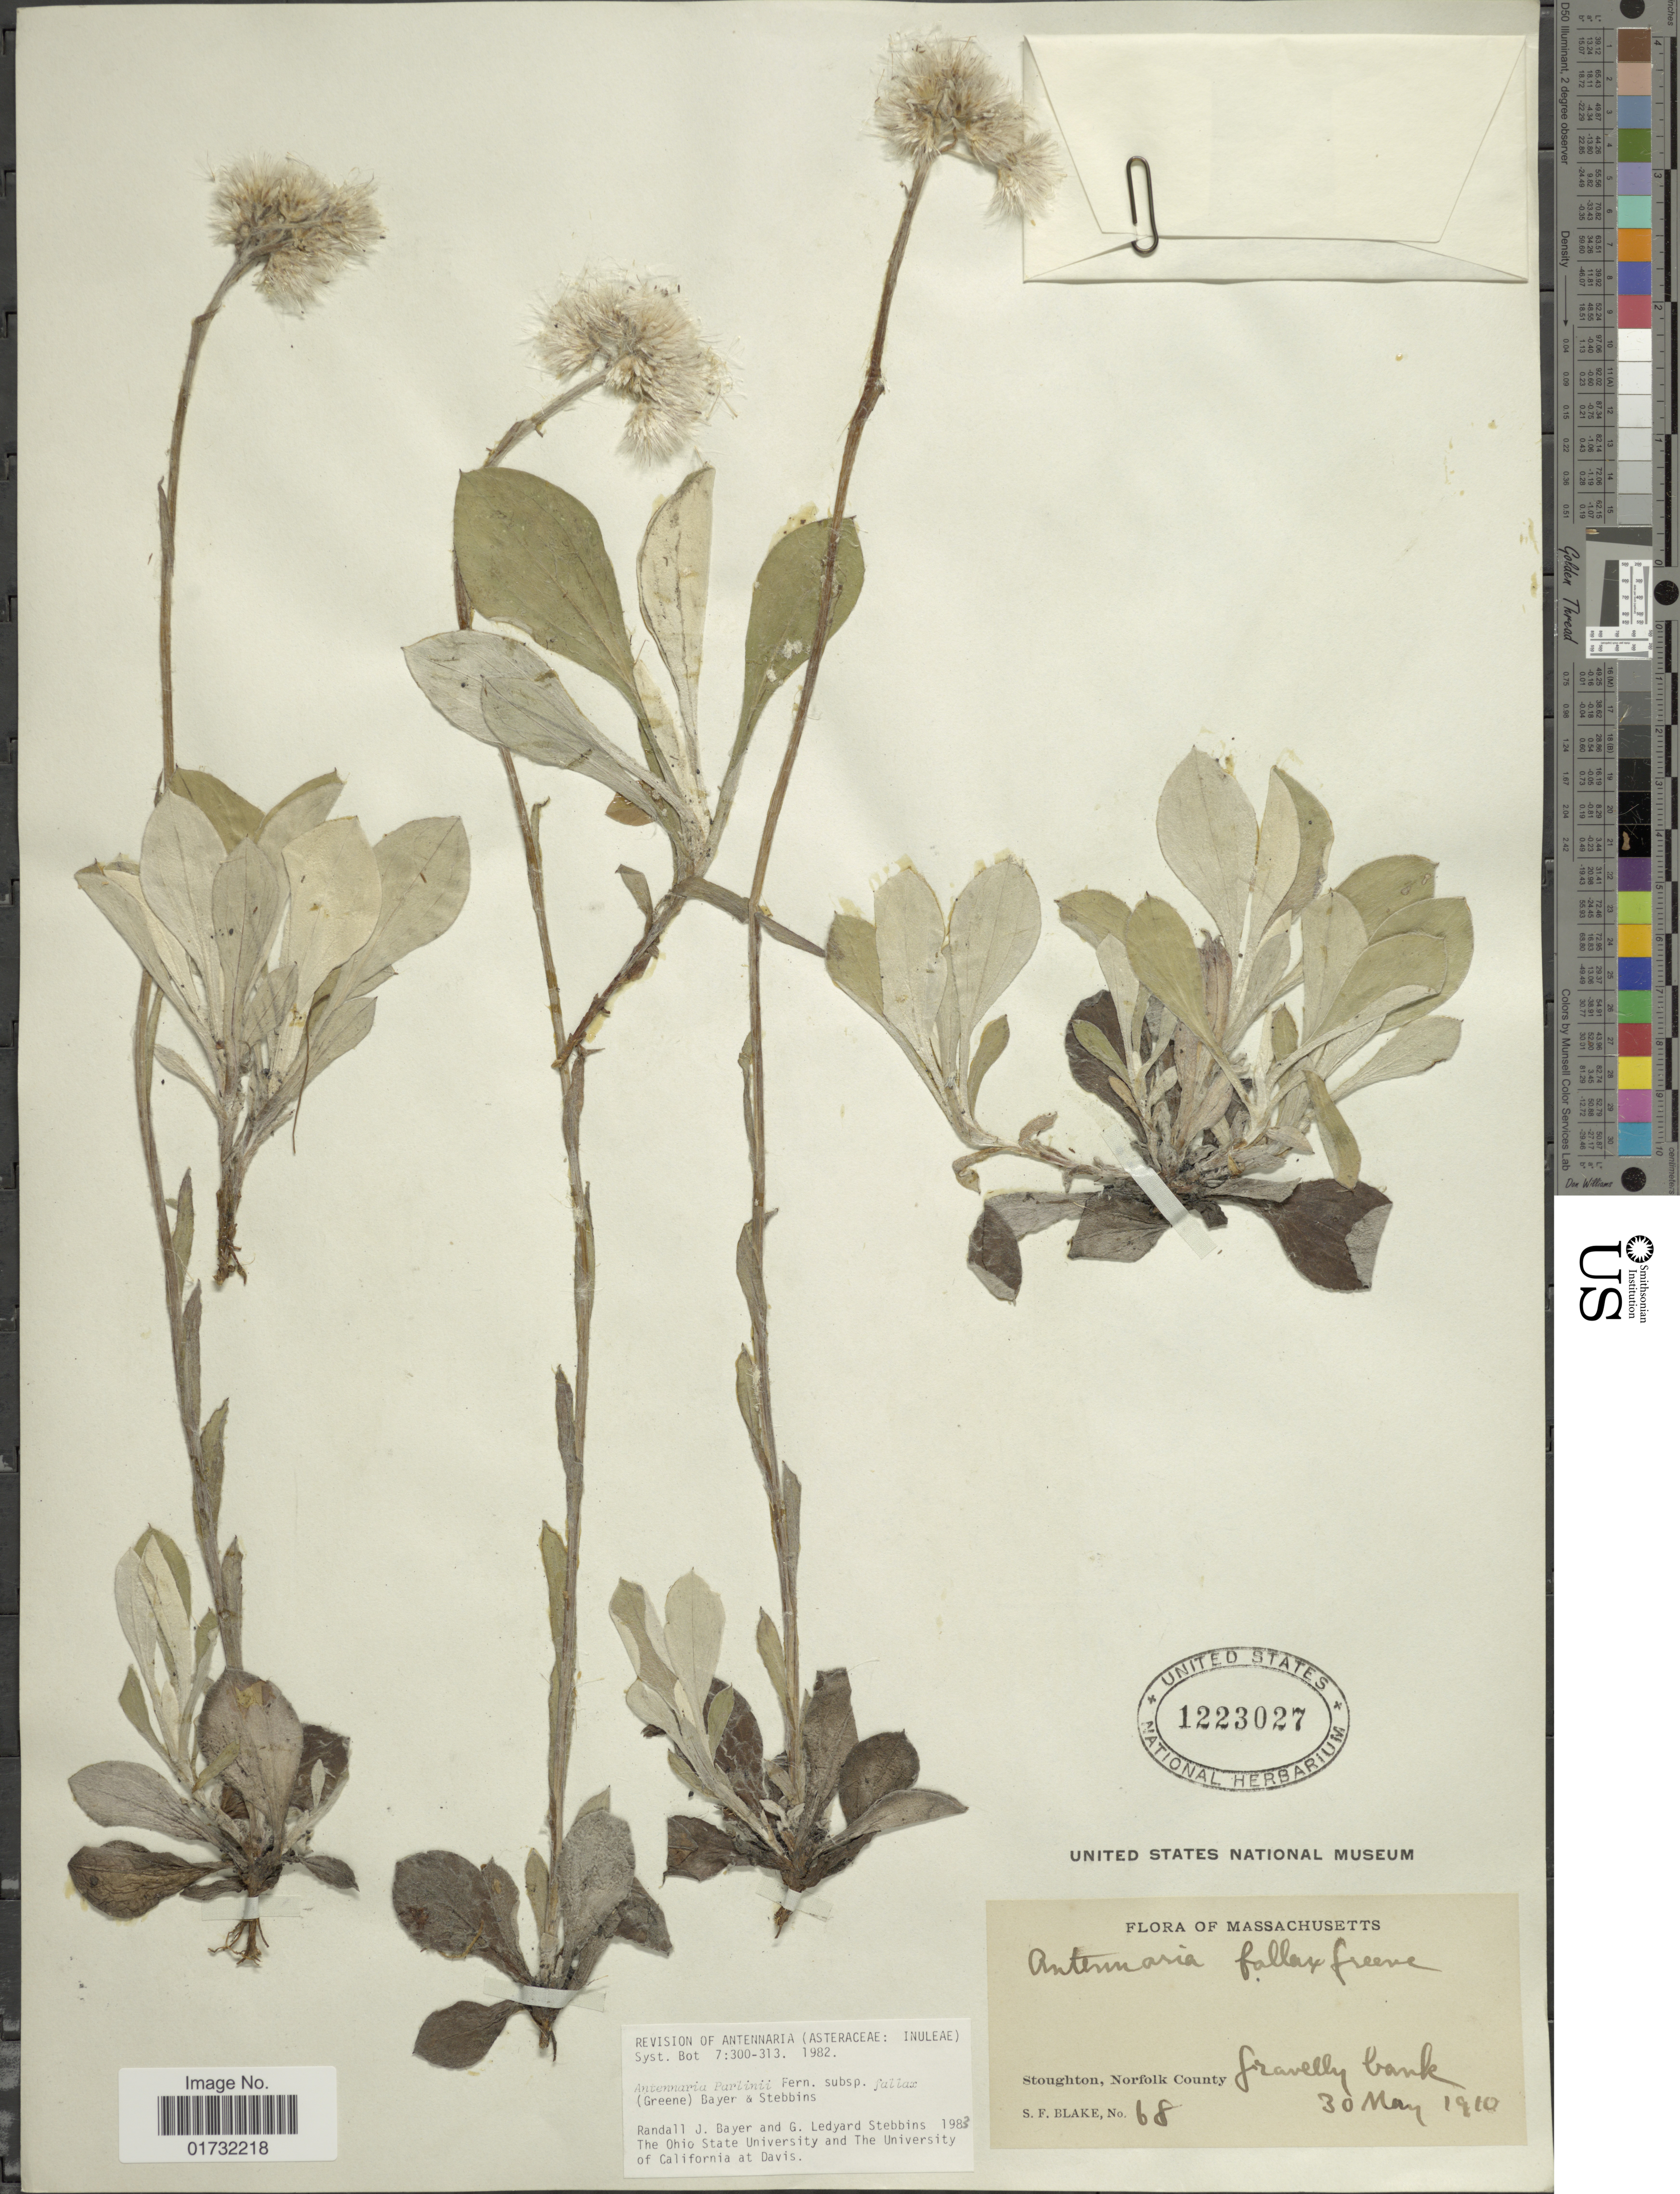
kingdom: Plantae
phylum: Tracheophyta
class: Magnoliopsida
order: Asterales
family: Asteraceae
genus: Antennaria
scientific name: Antennaria parlinii subsp. fallax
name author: (Greene) R.J. Bayer & Stebbins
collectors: S. Blake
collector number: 68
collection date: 1910-05-30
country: United States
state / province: Massachusetts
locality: Stoughton, Norfolk County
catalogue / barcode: US 1223027